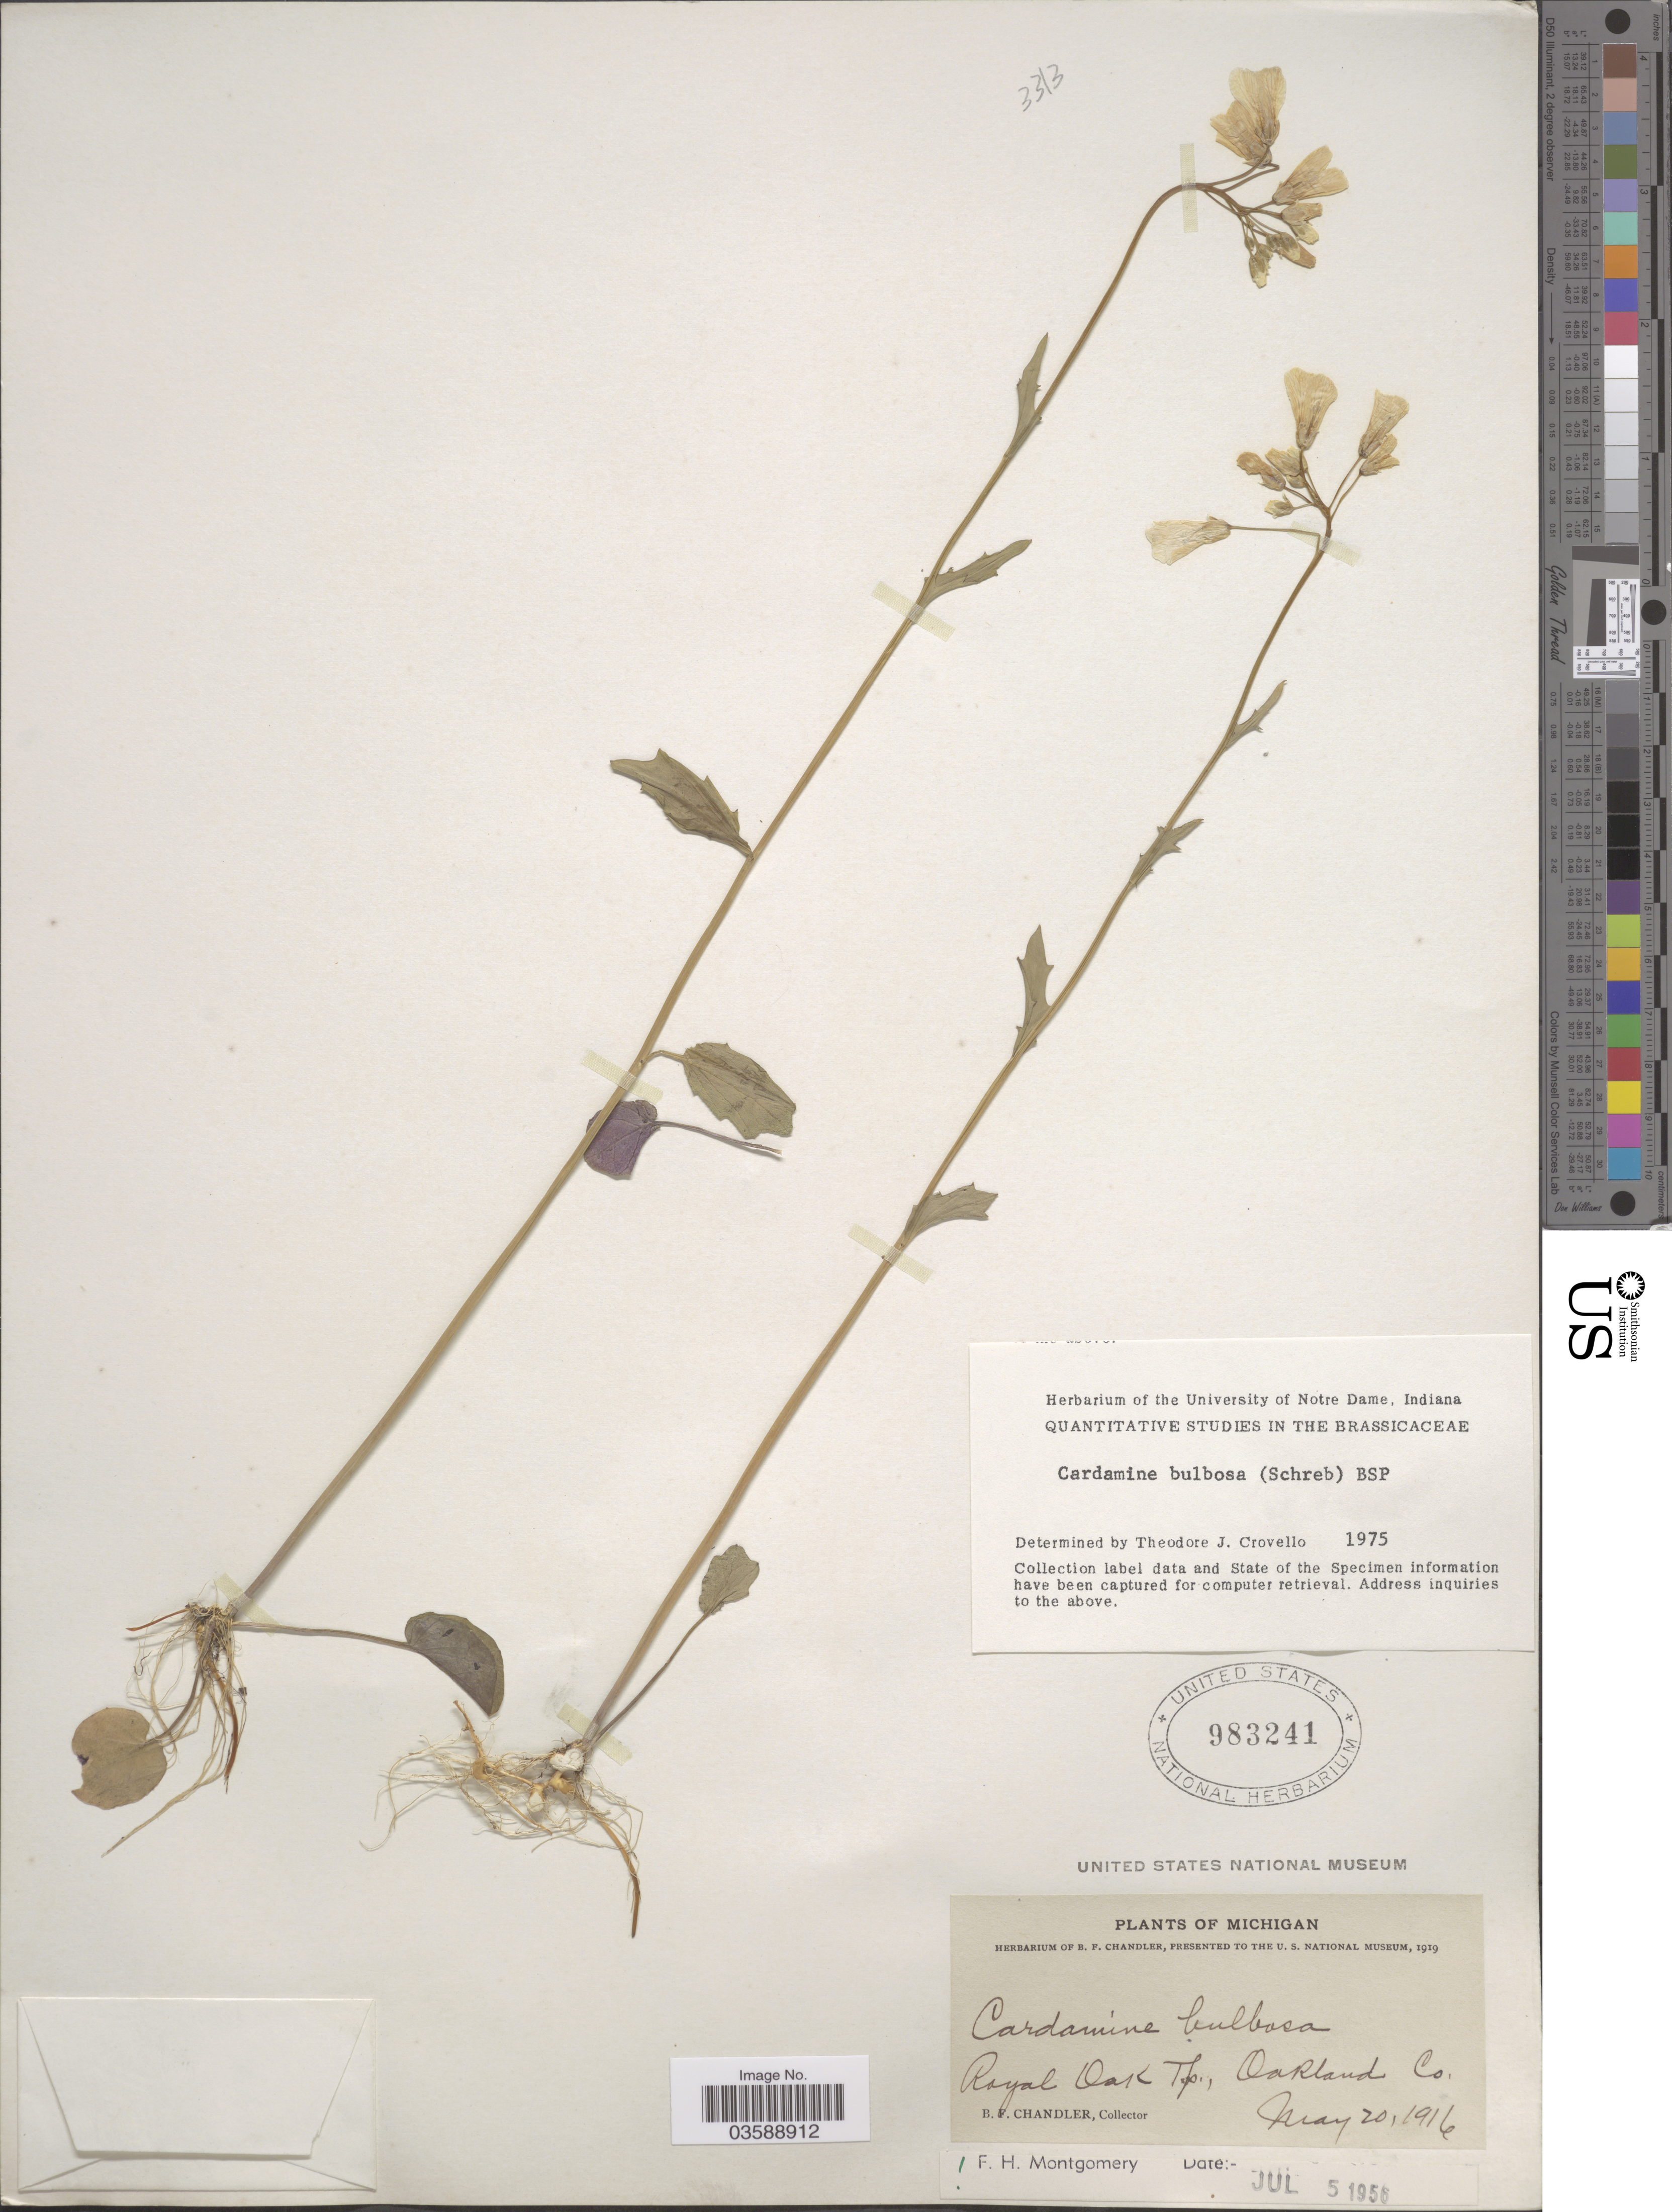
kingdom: Plantae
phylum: Tracheophyta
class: Magnoliopsida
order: Brassicales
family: Brassicaceae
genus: Cardamine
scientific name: Cardamine bulbosa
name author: (Schreb. ex Muhl.) Britton et al.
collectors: B. F. Chandler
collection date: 1916-05-20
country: United States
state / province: Michigan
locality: Royal Oak Tp., Oakland Co.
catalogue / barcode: US 983241